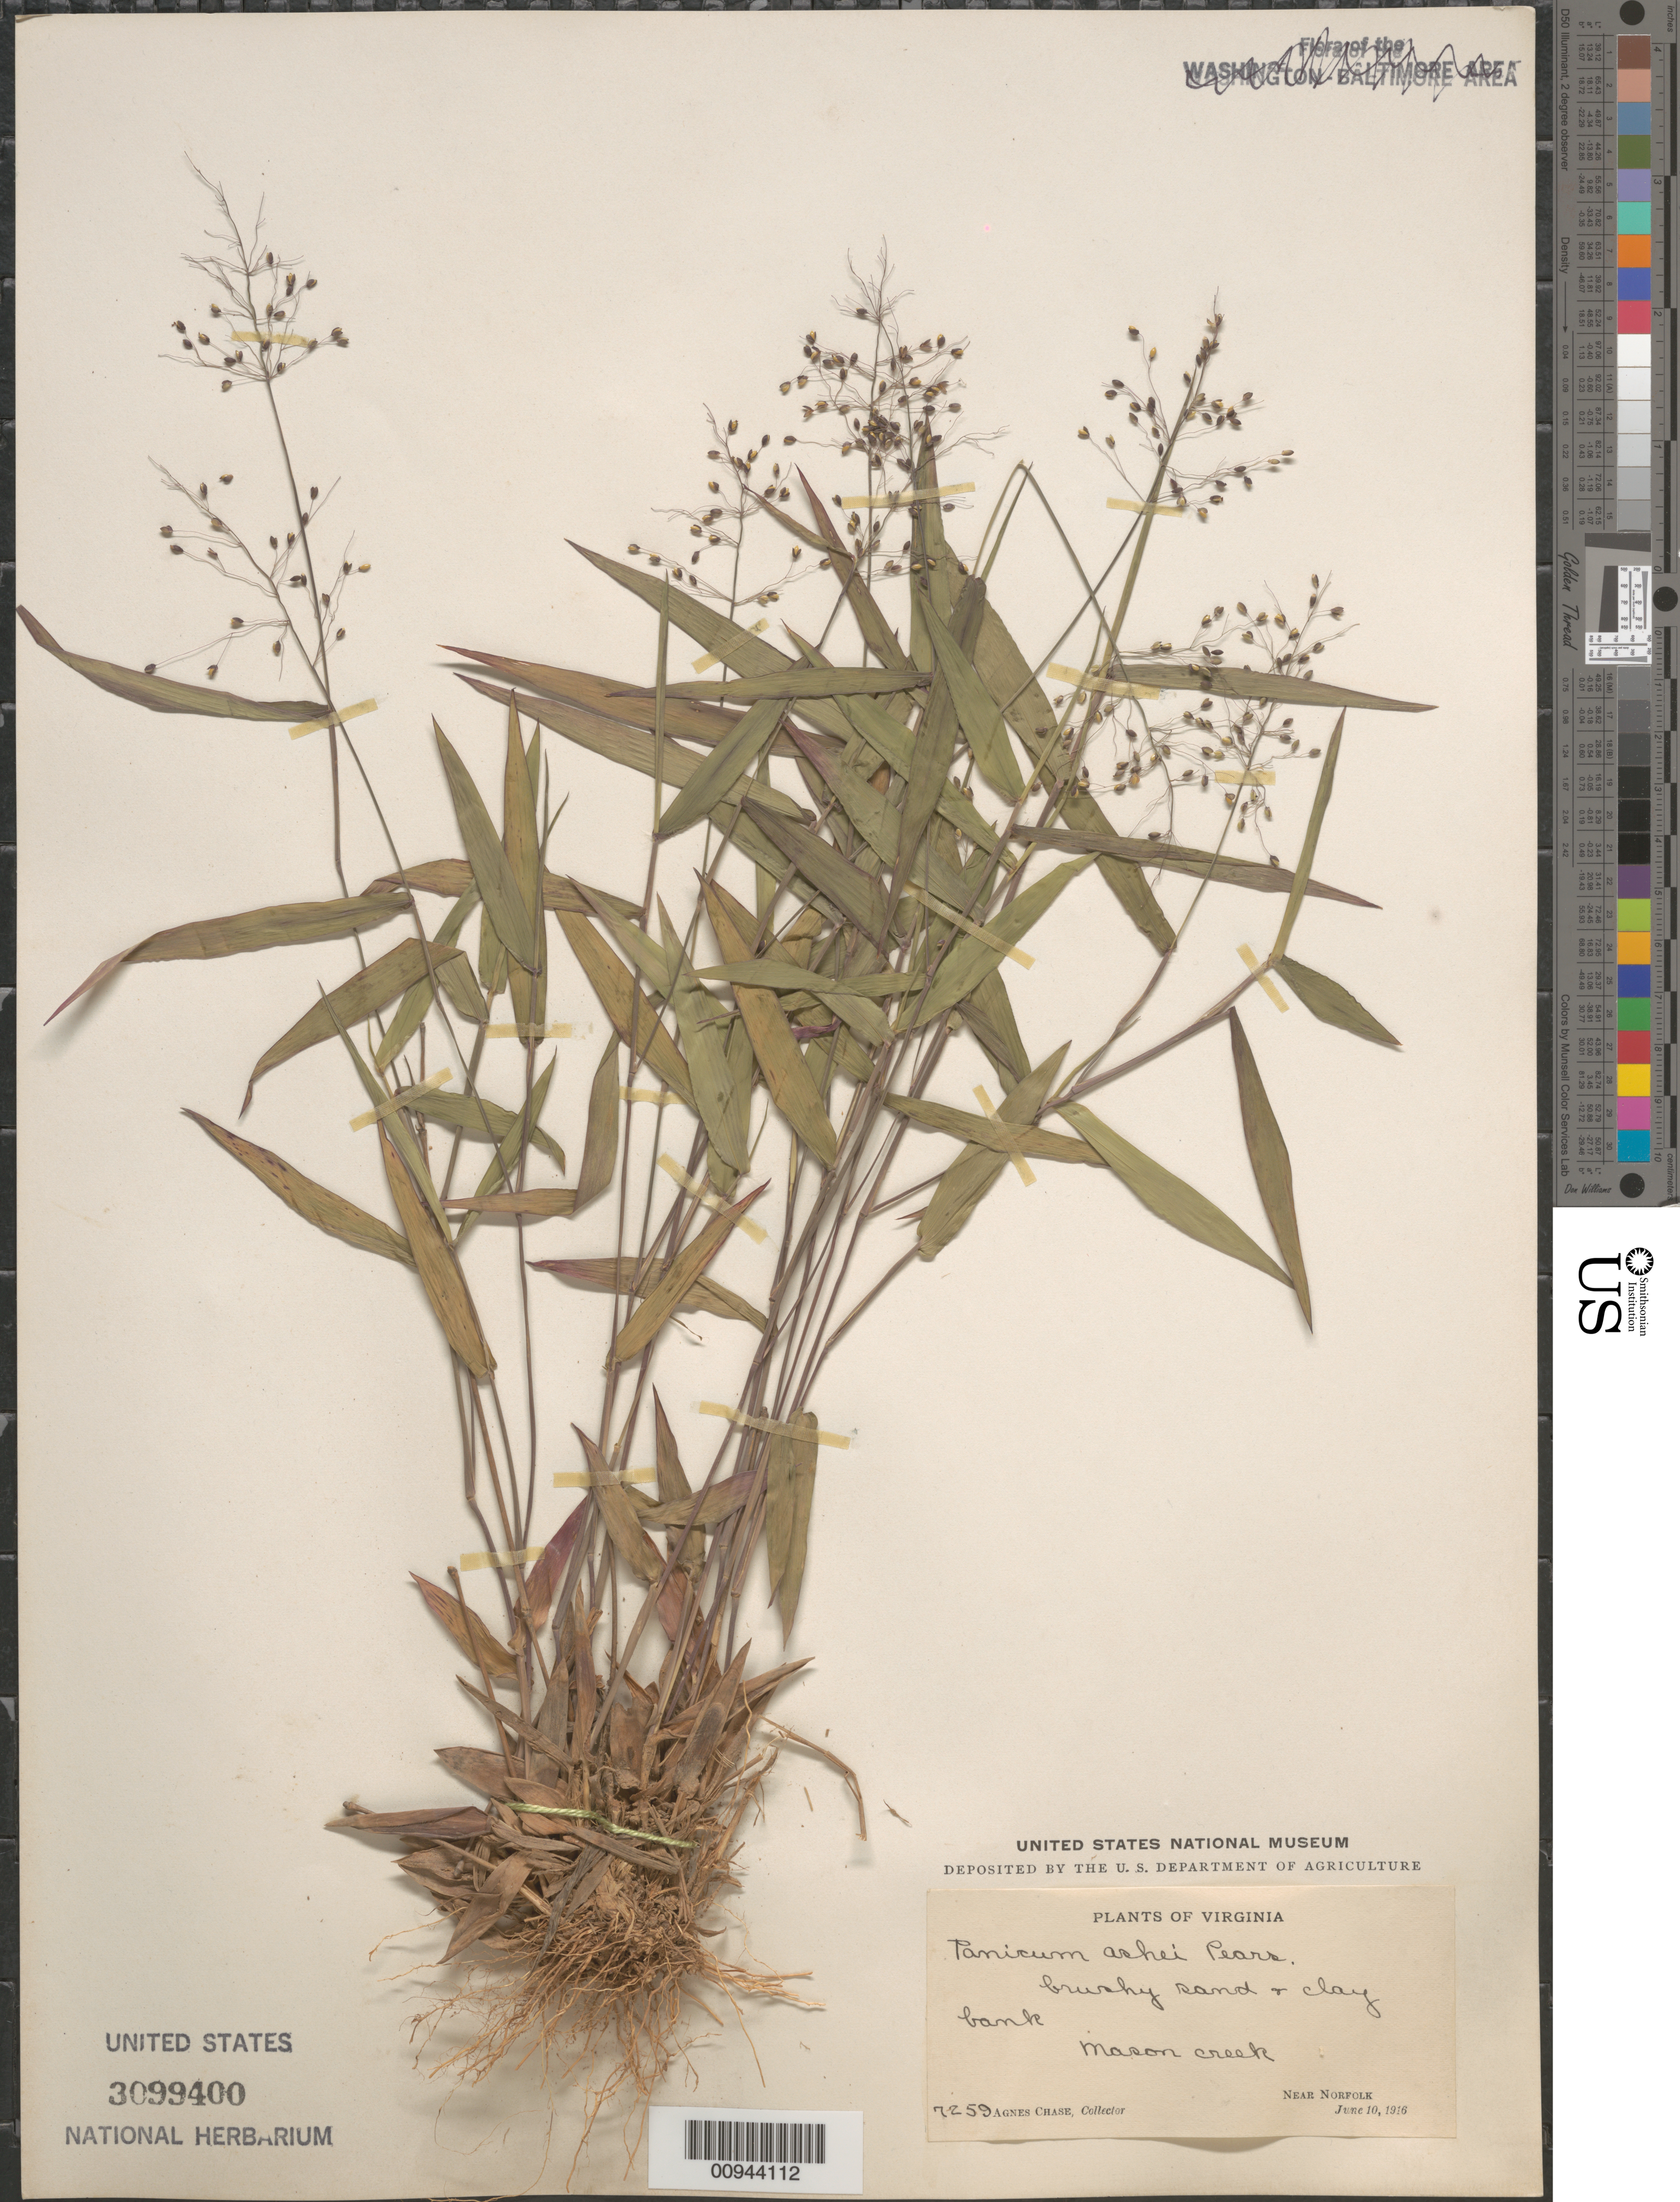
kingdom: Plantae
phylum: Tracheophyta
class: Liliopsida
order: Poales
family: Poaceae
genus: Panicum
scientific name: Panicum ashei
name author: T.G. Pearson ex Ashe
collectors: A. Chase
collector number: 7259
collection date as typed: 10 Jun 1916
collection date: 1916-06-10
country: United States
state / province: Virginia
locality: Mason Creek, near Norfolk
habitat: brushy sand and clay bank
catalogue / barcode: US 3099440